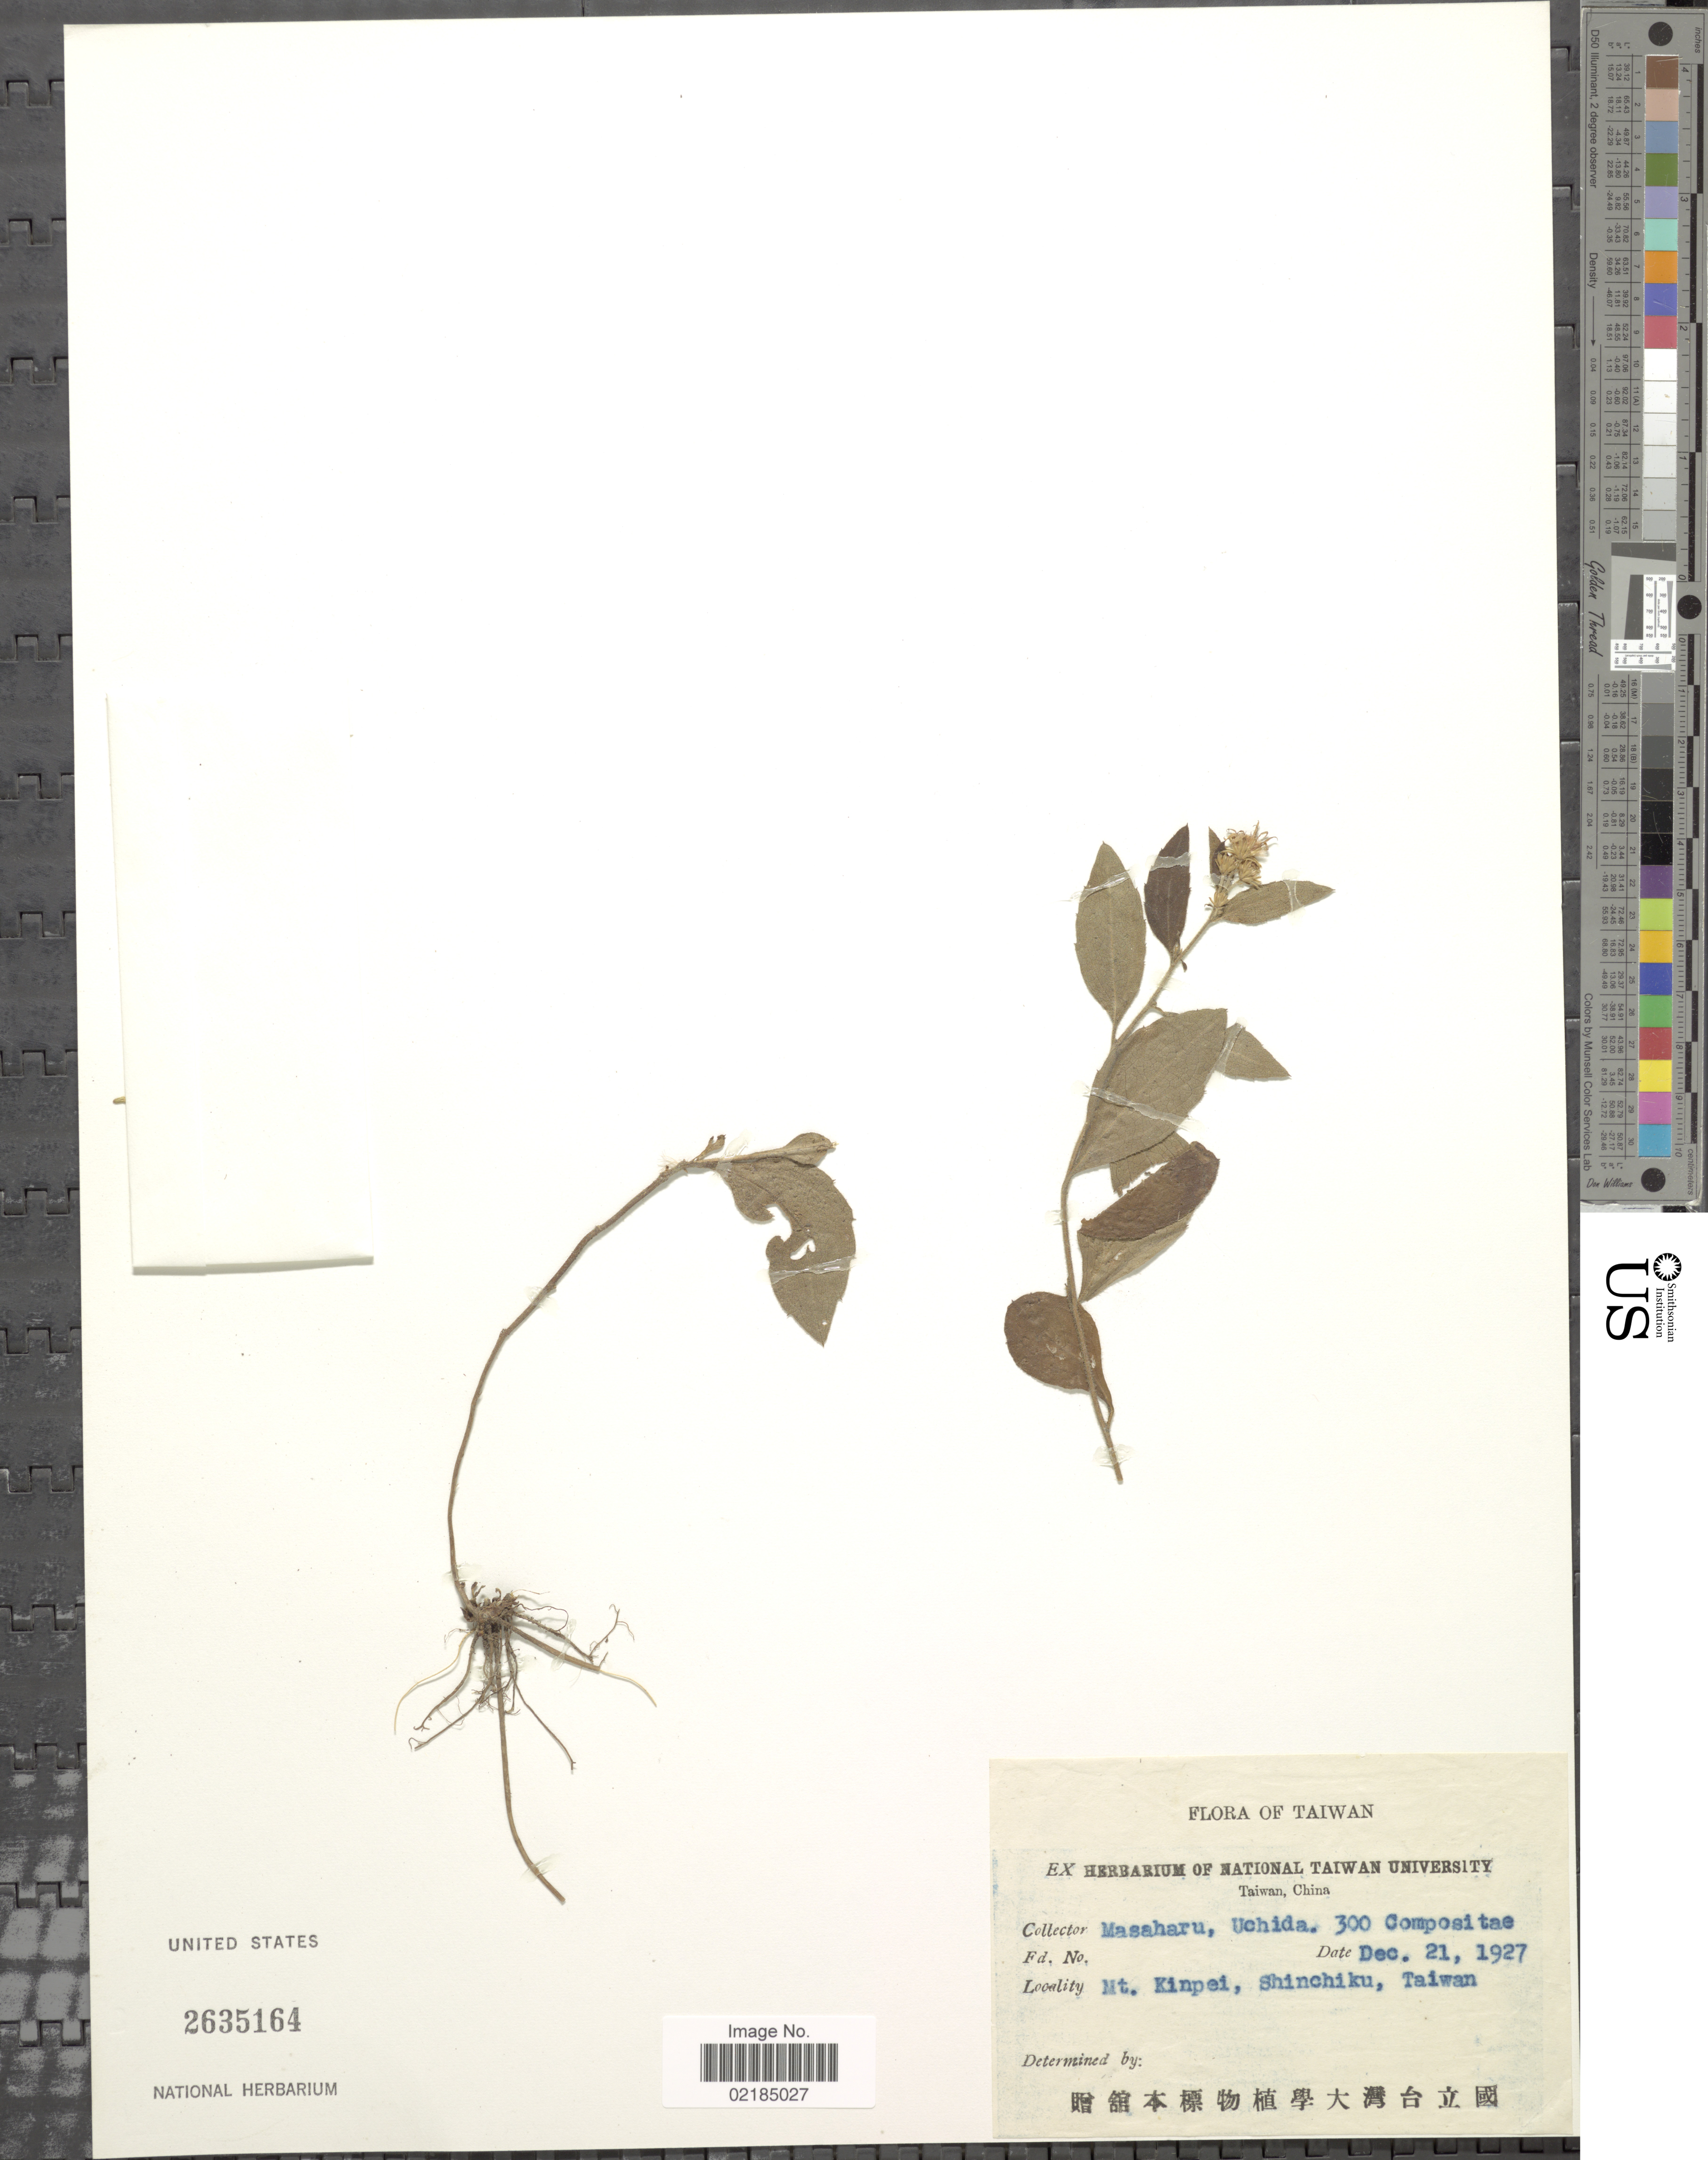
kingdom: Plantae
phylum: Tracheophyta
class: Magnoliopsida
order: Asterales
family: Asteraceae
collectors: Masaharu & Uchida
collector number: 300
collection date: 1927-12-21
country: Taiwan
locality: Mt. Kinpei, Shinchiku, Taiwan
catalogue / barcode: US 2635164